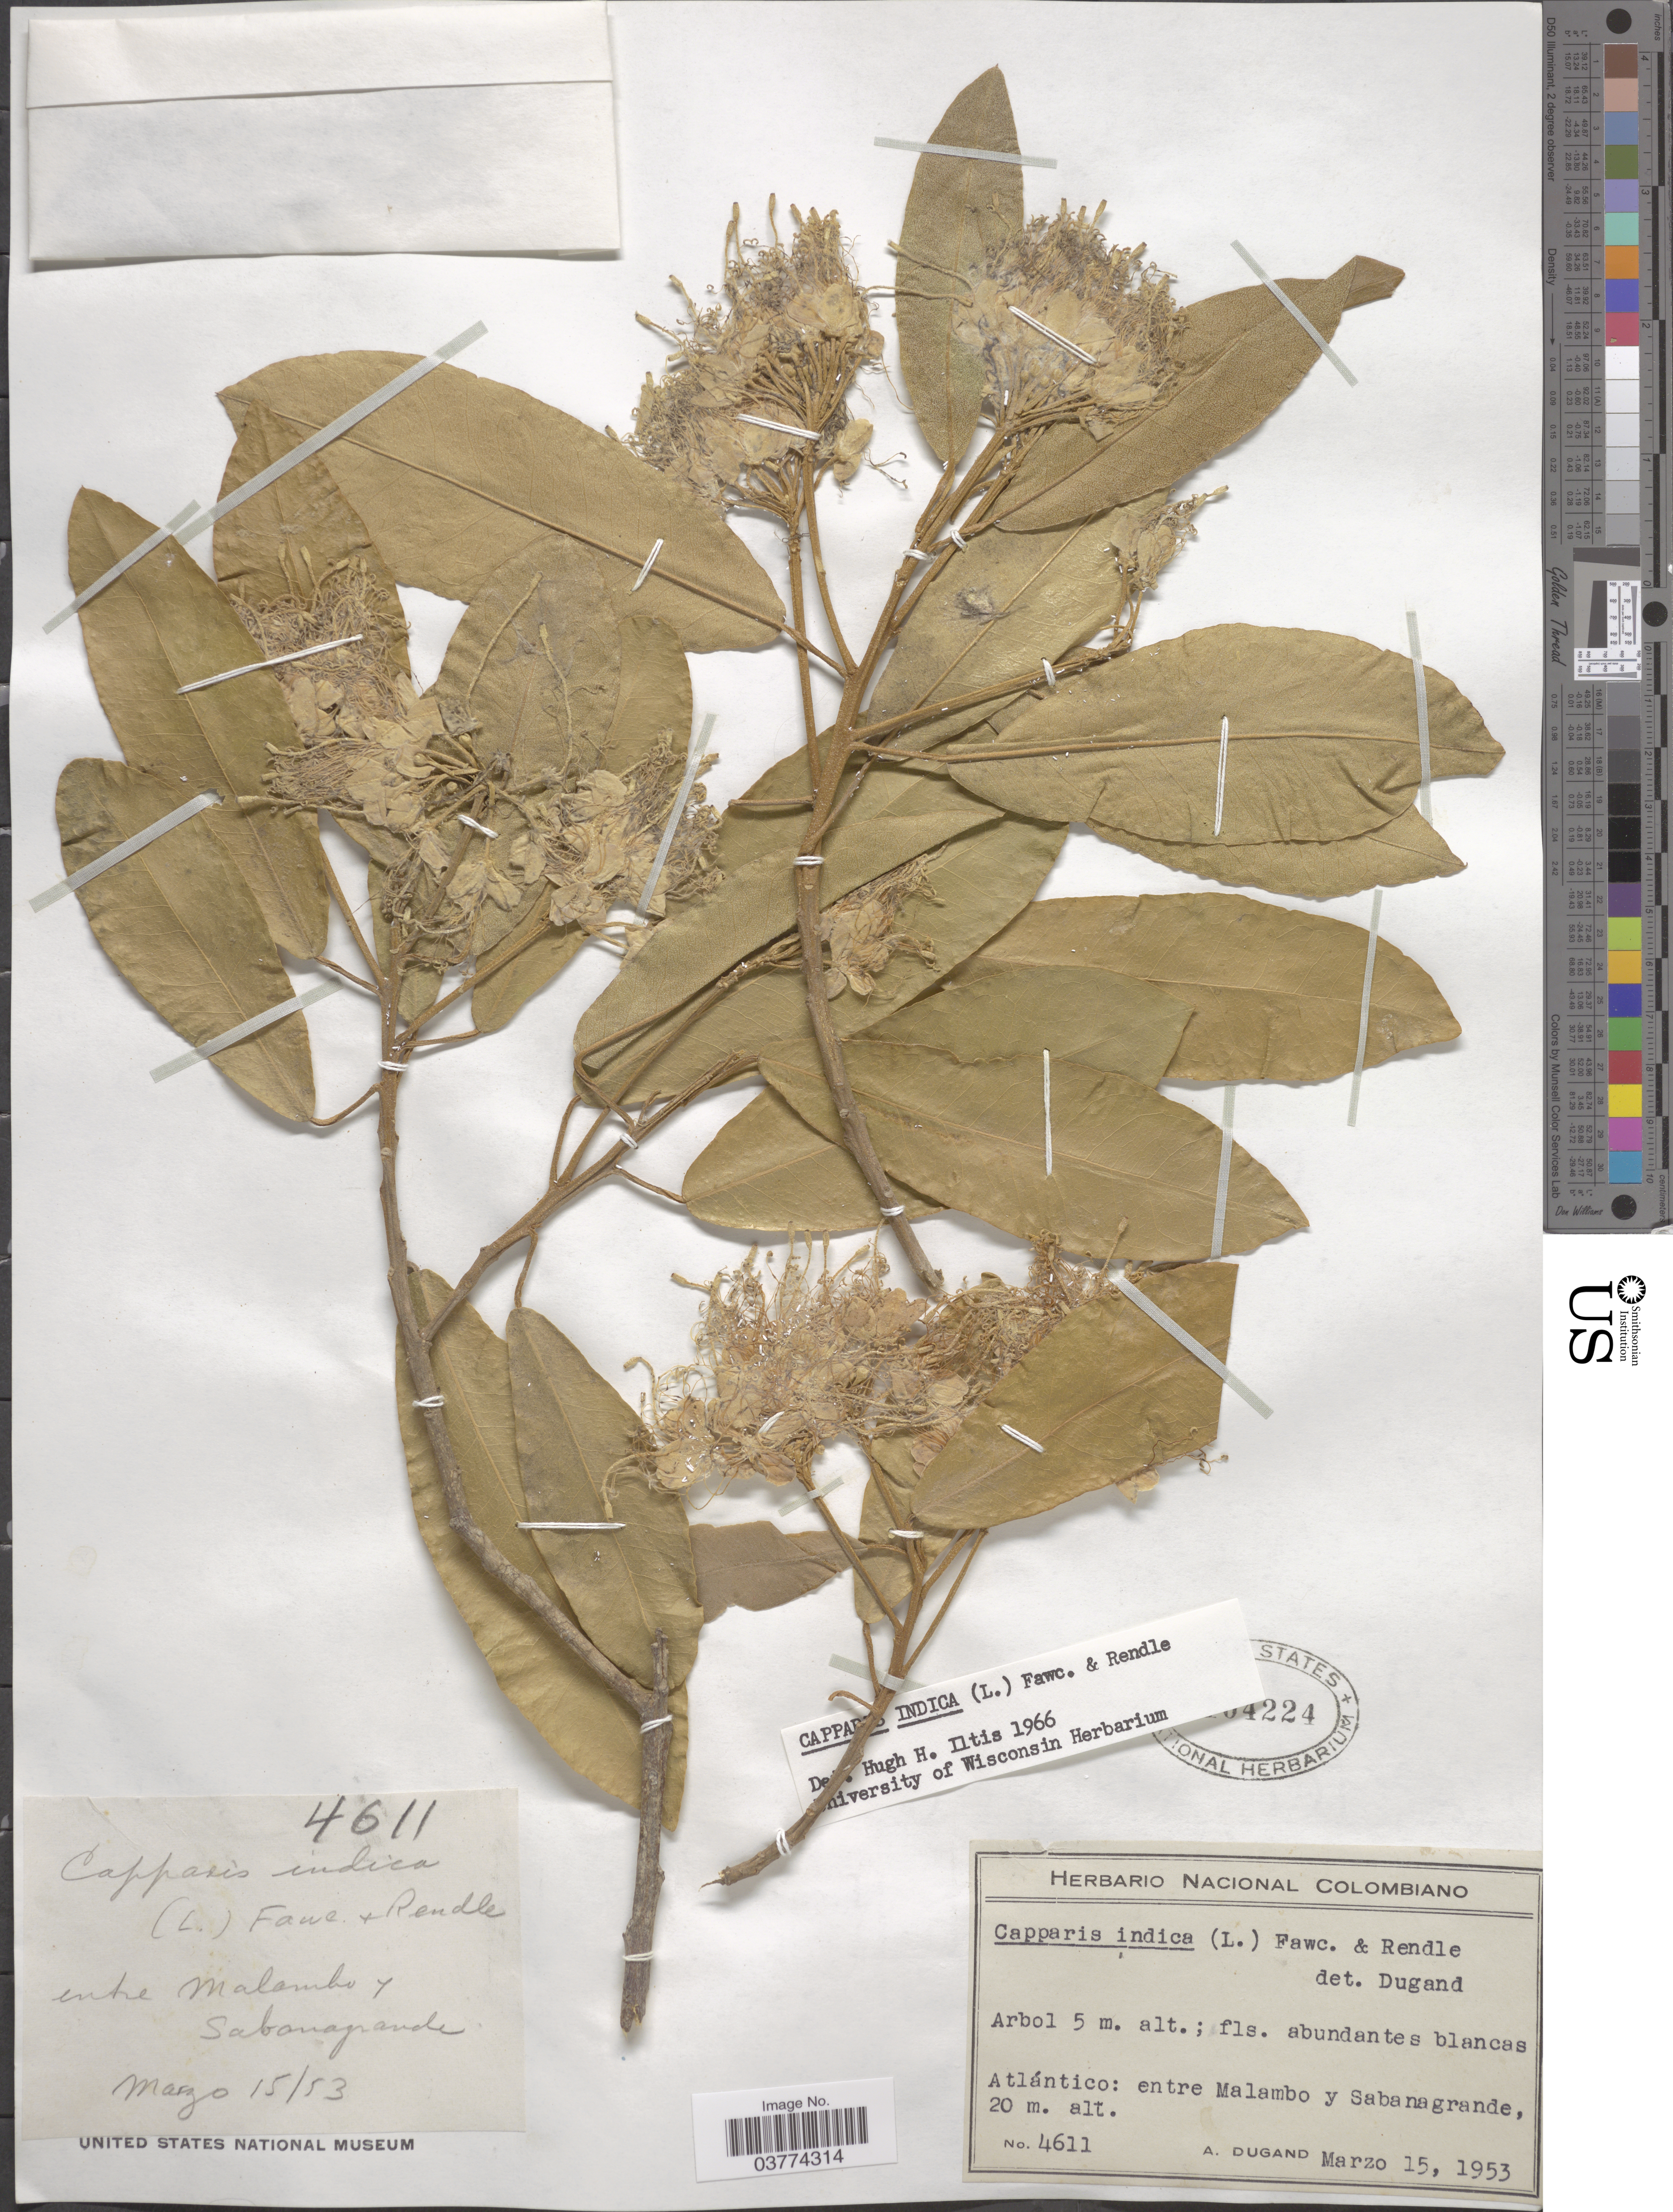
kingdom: Plantae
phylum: Tracheophyta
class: Magnoliopsida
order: Brassicales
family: Capparaceae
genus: Quadrella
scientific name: Quadrella indica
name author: (L.) Iltis & Cornejo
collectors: A. Dugand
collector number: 4611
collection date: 1953-03-15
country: Colombia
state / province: Atlántico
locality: Entre Malambo y Sabanagrande.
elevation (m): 20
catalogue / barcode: US 2104224